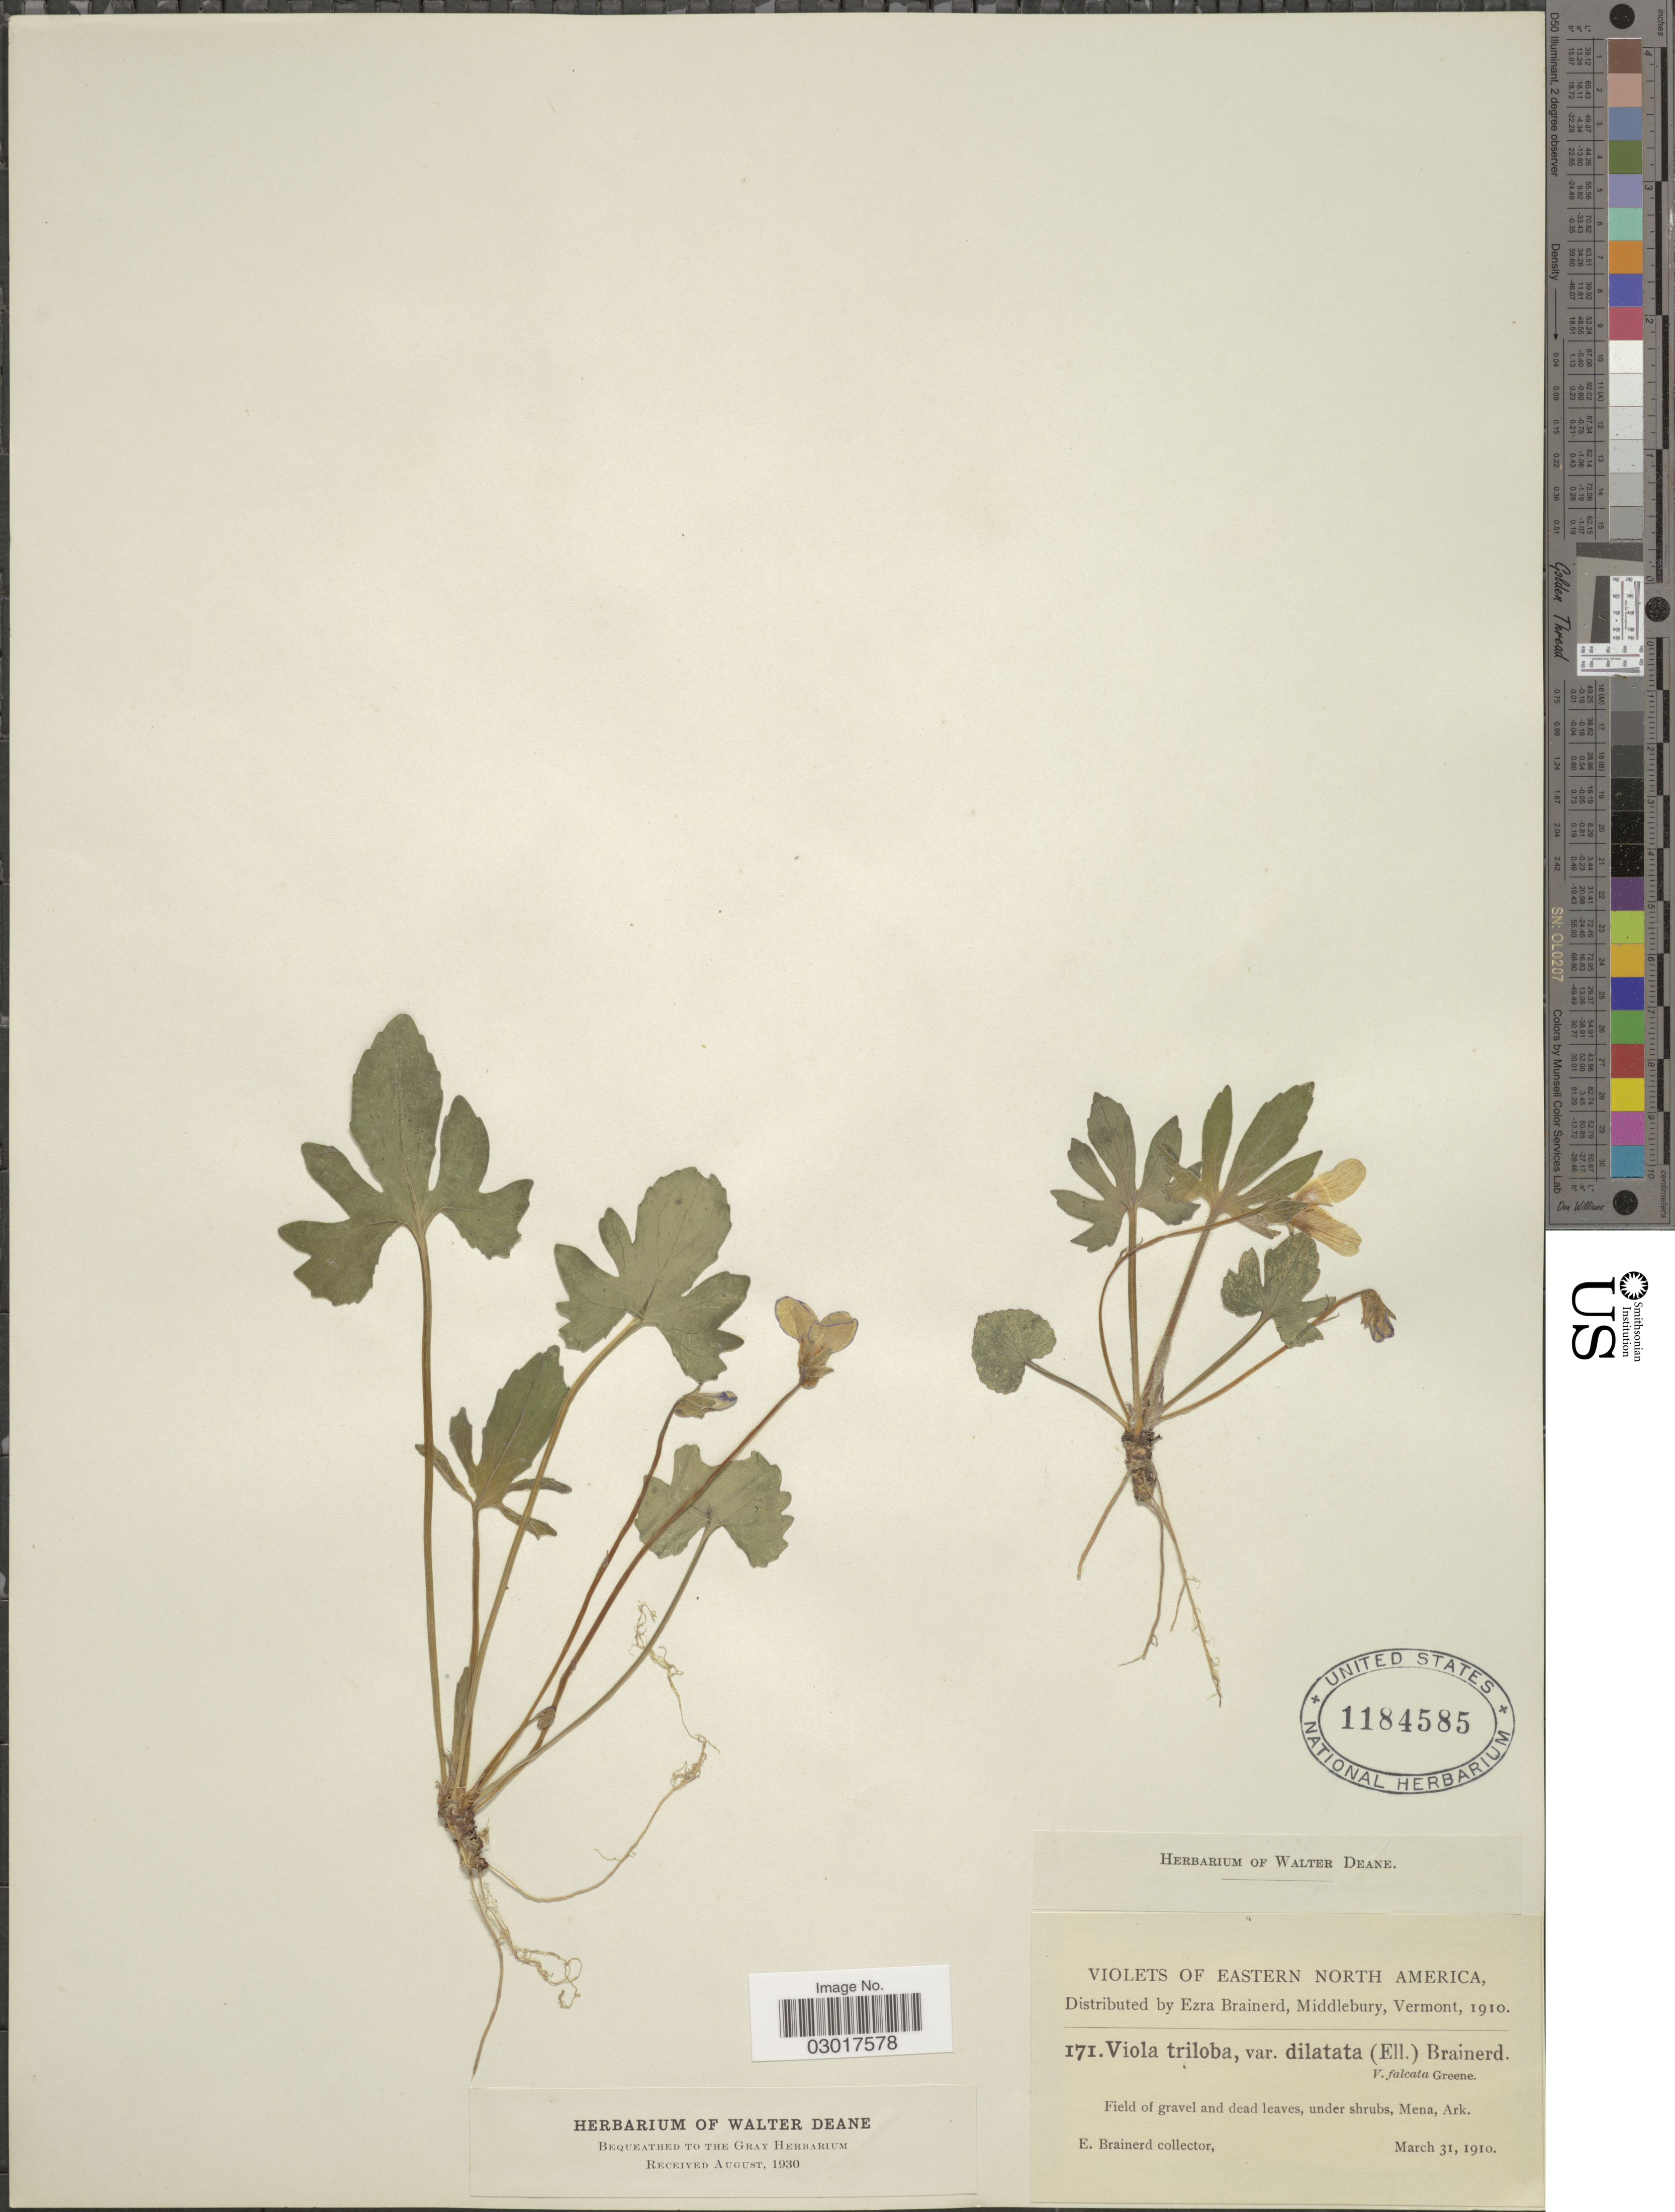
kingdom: Plantae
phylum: Tracheophyta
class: Magnoliopsida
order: Malpighiales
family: Violaceae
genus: Viola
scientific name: Viola triloba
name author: Schwein.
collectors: E. Brainerd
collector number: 177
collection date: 1910-03-31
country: United States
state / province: Arkansas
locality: Eastern North America. Field of gravel and dead leaves, under shrubs, Mena.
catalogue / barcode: US 1184585